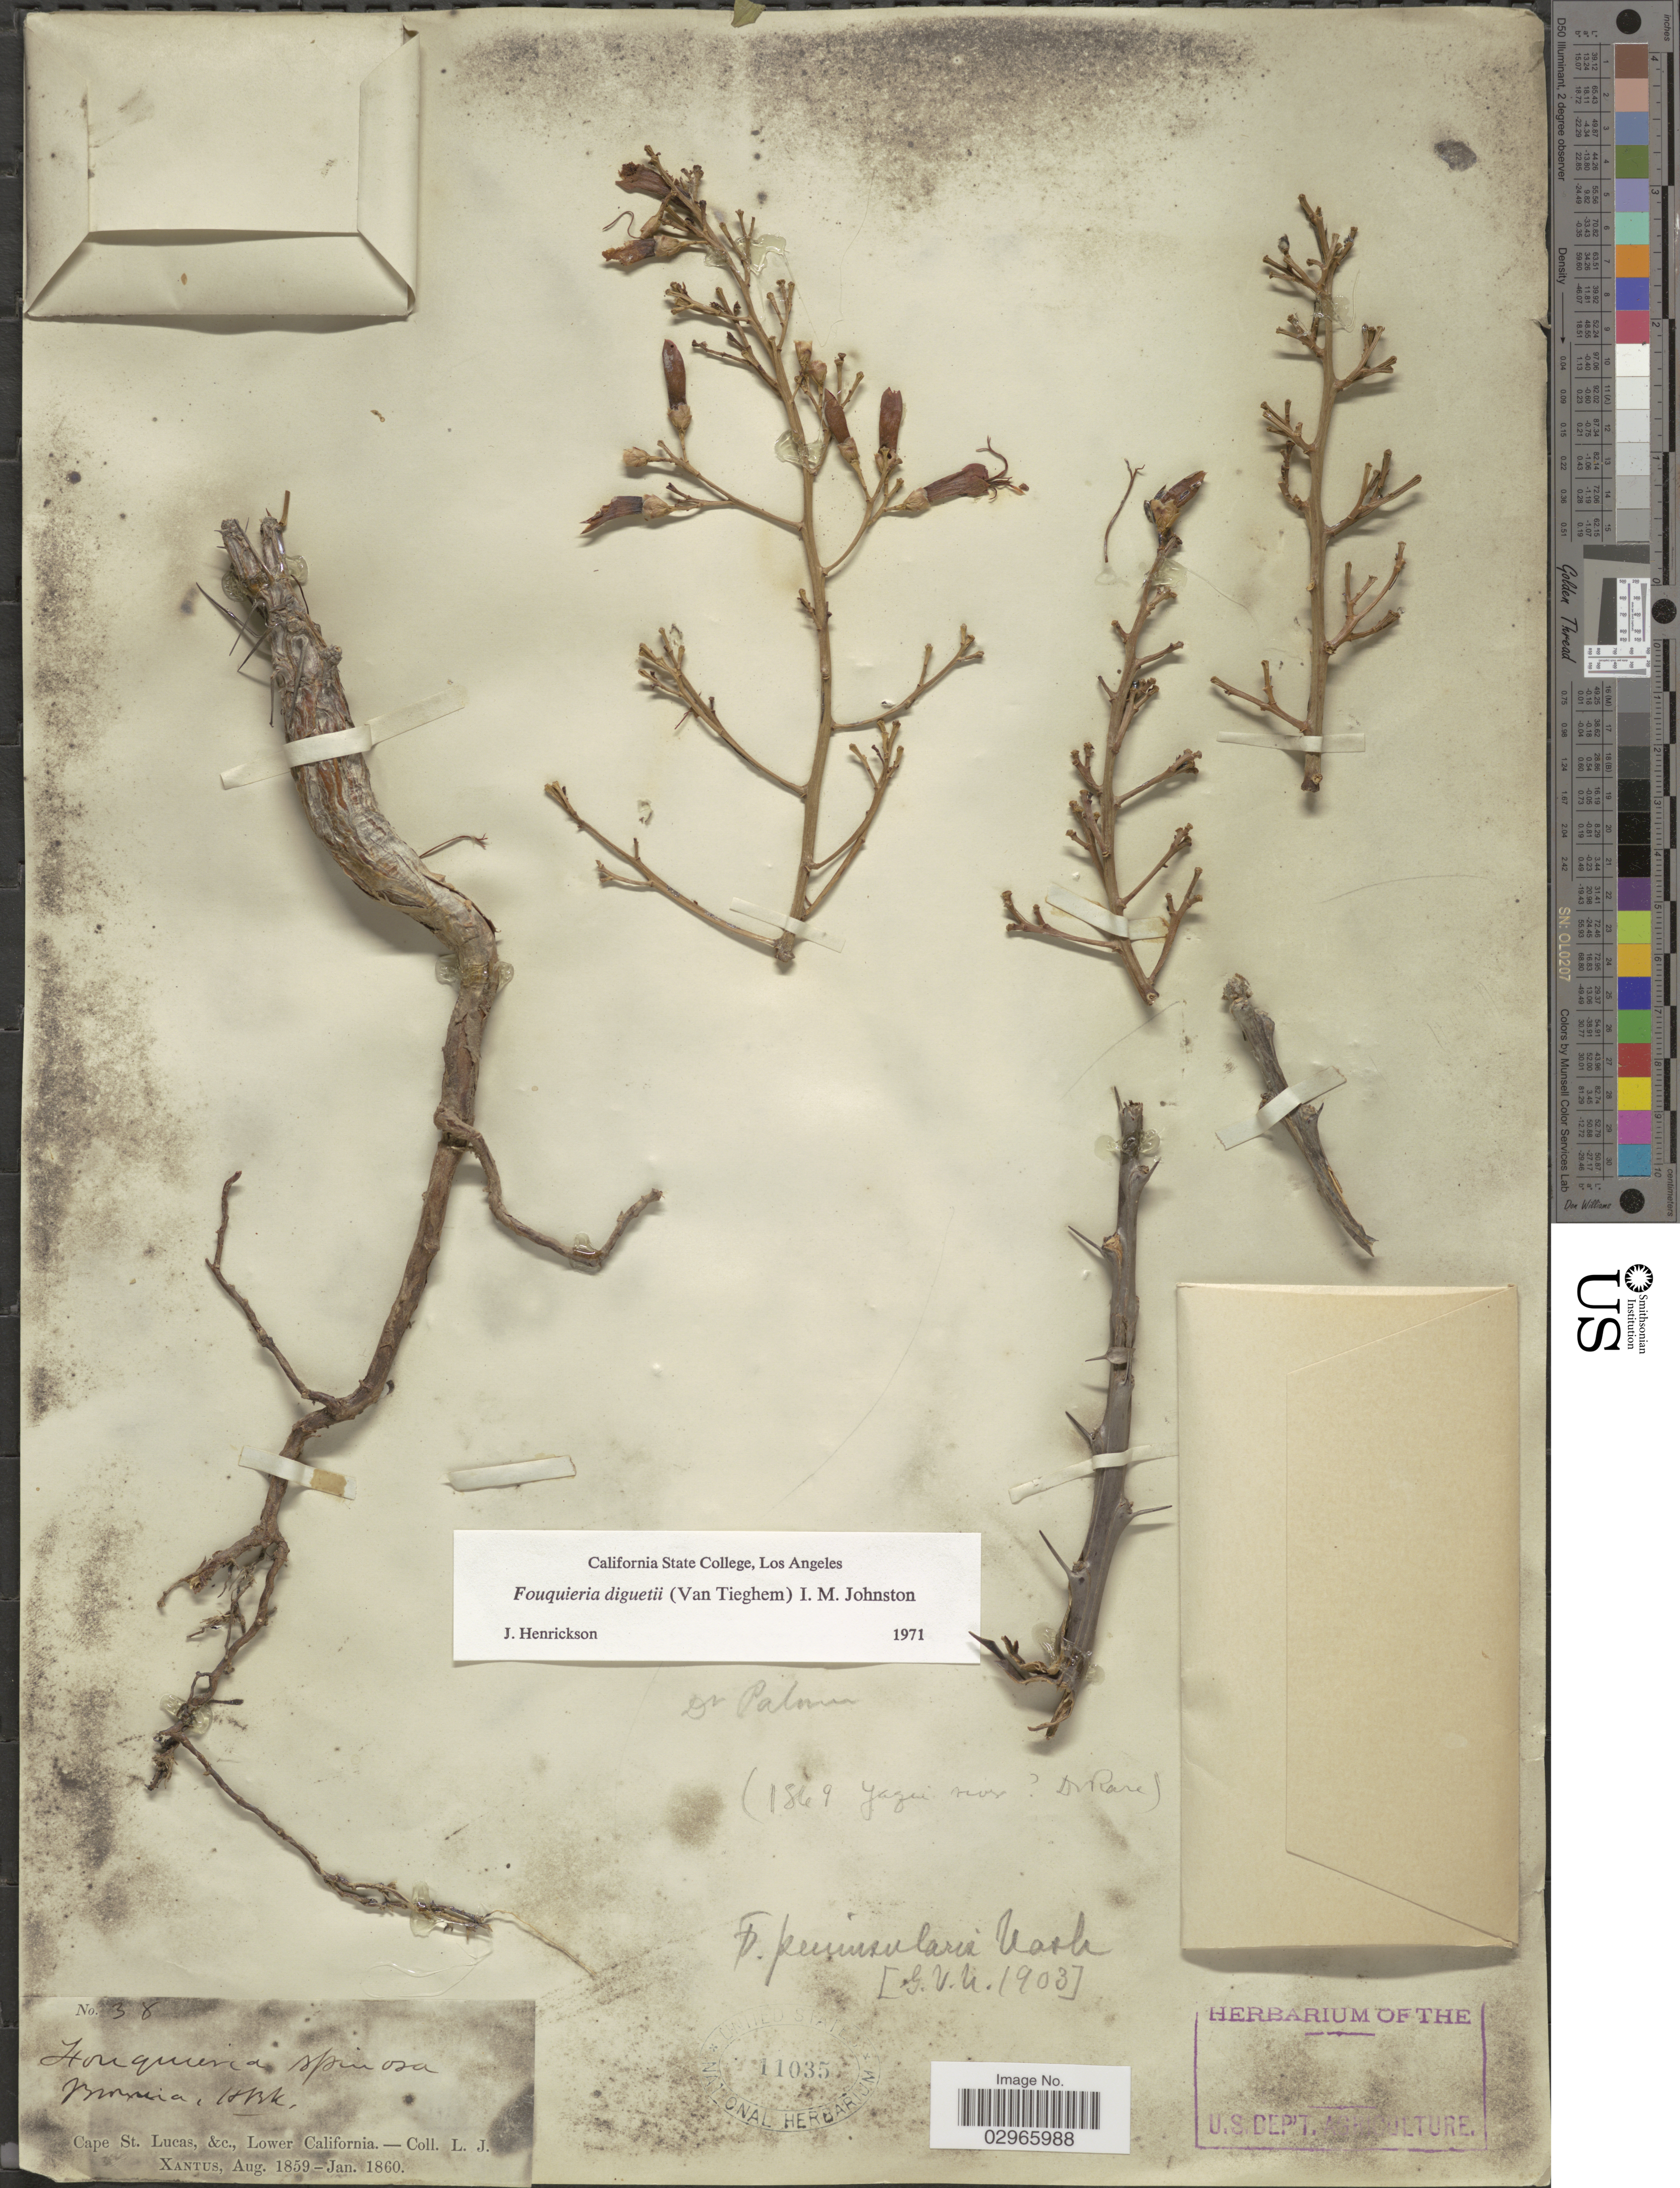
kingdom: Plantae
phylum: Tracheophyta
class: Magnoliopsida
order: Ericales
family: Fouquieriaceae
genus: Fouquieria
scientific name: Fouquieria diguetii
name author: (Tiegh.) I.M. Johnst.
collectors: L. J. Xantus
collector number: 38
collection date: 1859-08/1860-01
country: Mexico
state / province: Baja California Sur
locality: Cape St. Lucas, &c., Lower California.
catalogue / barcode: US 11035